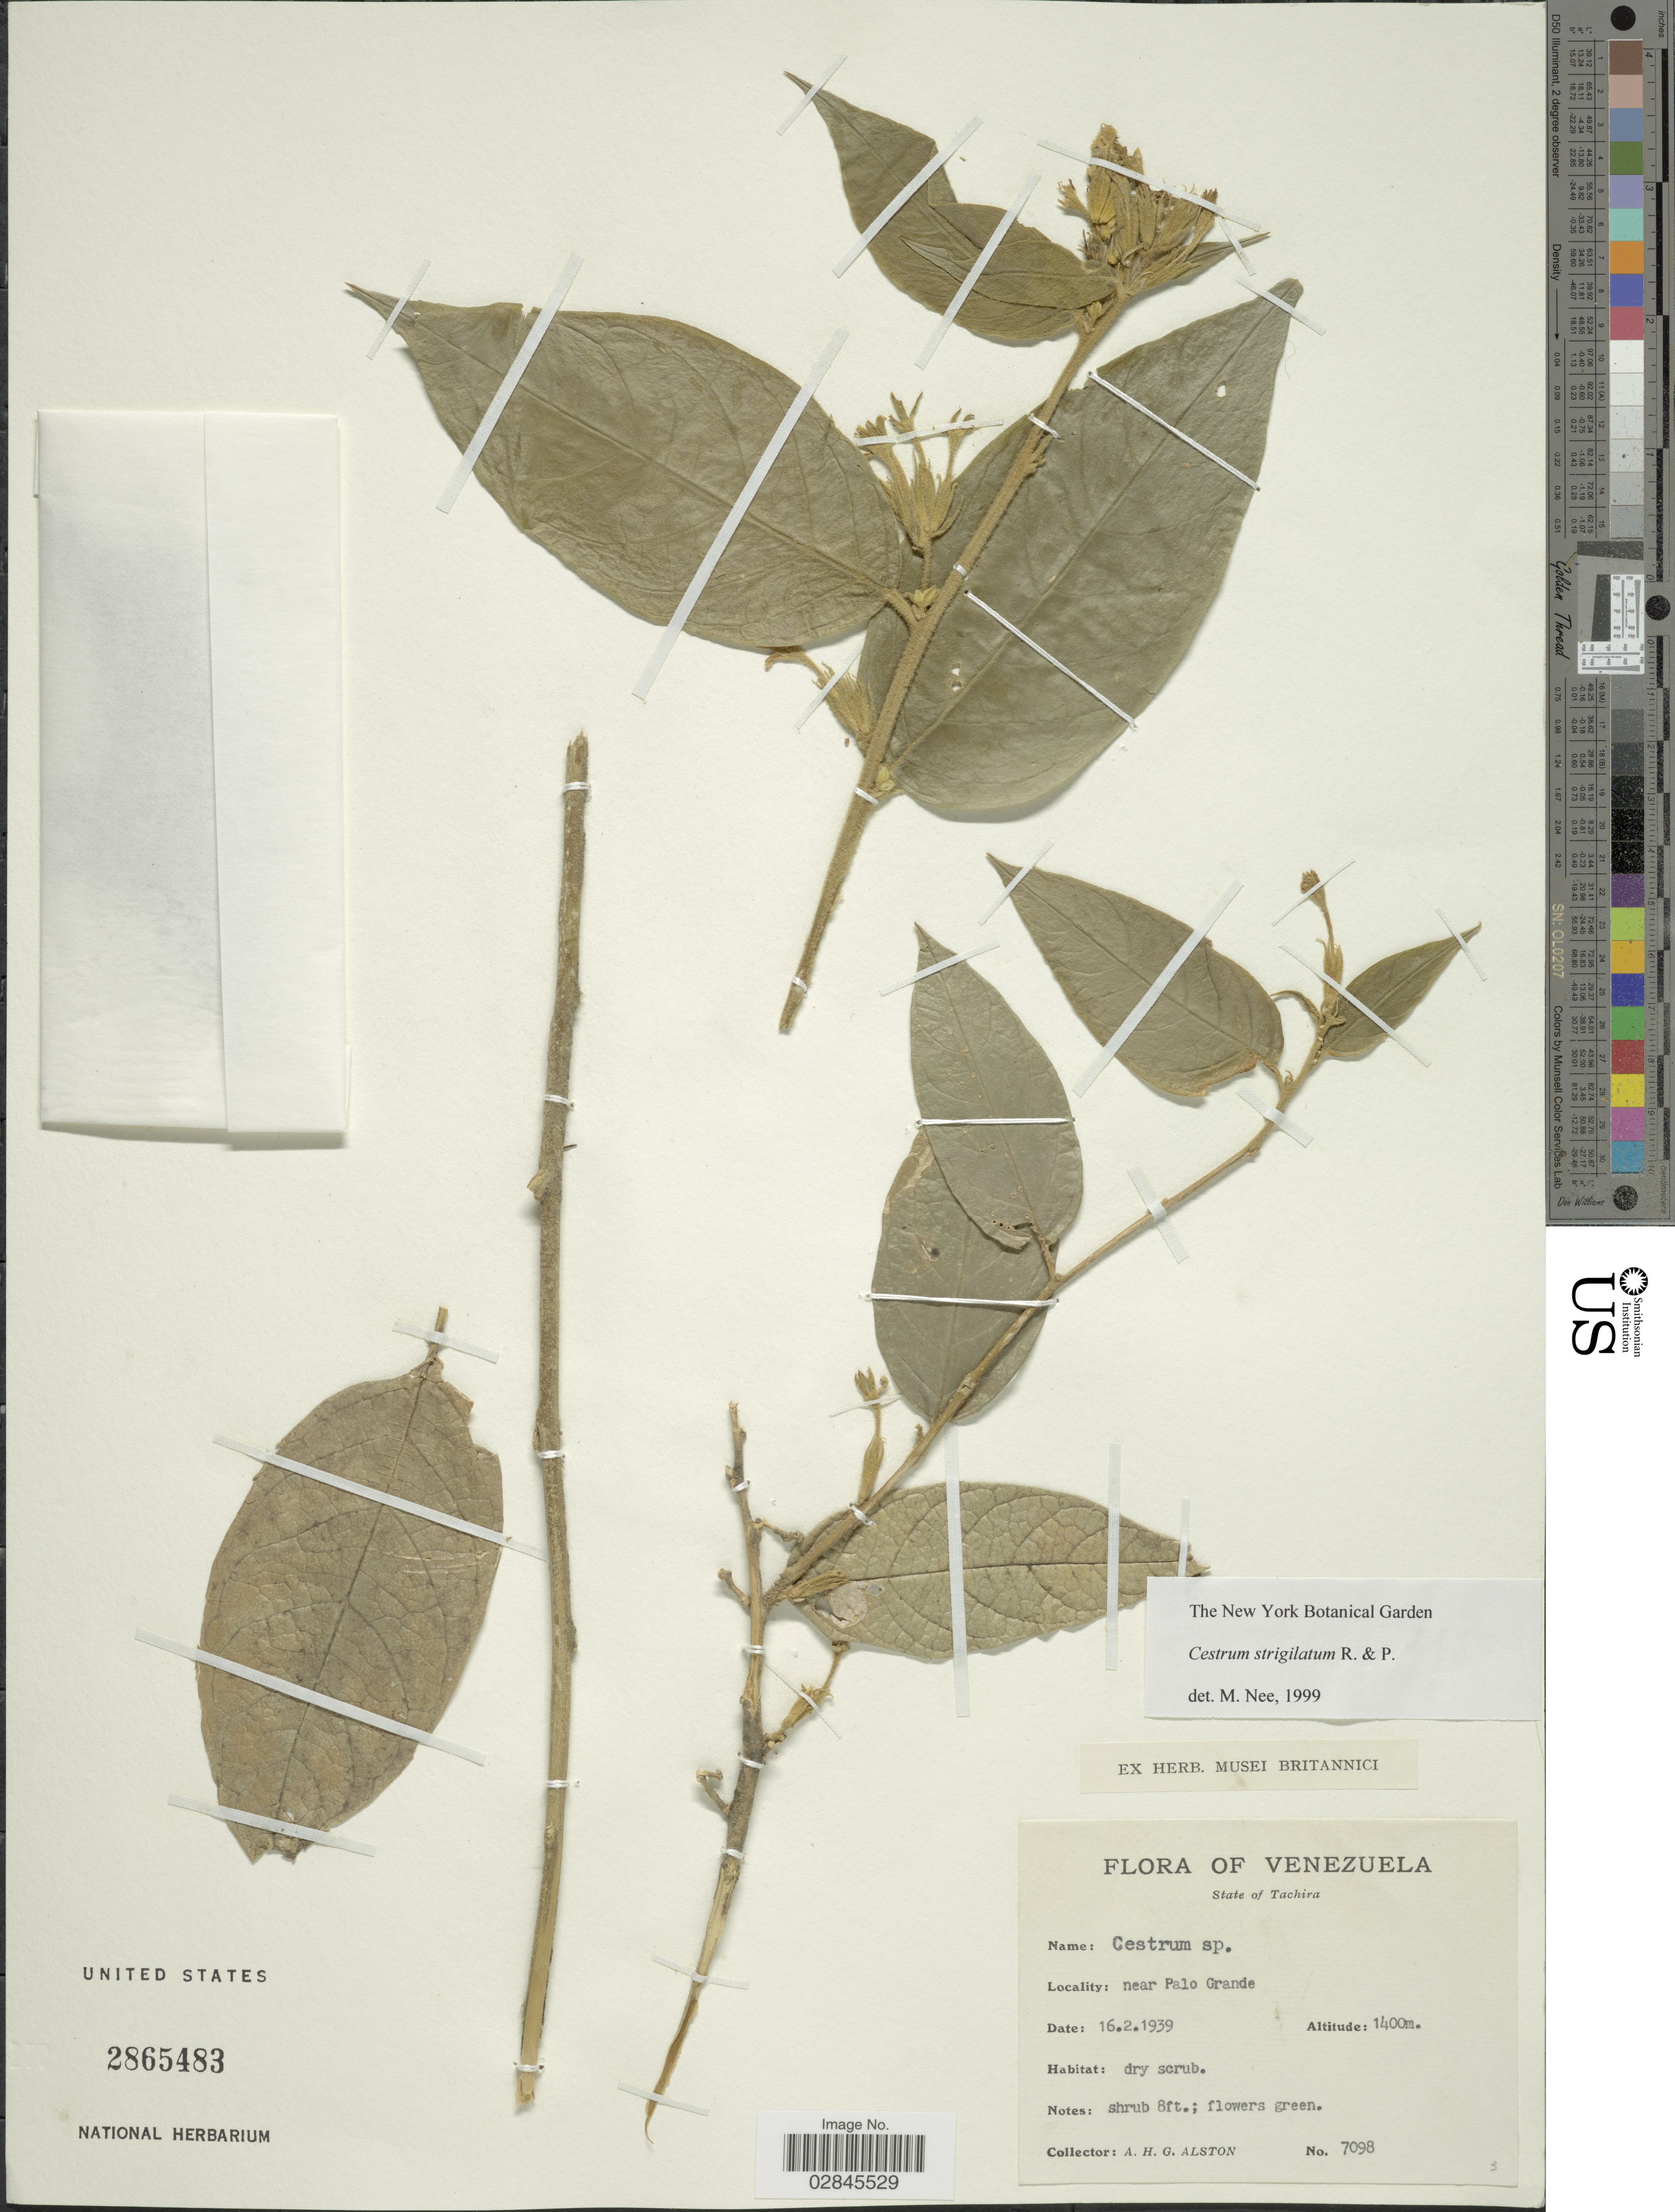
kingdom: Plantae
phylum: Tracheophyta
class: Magnoliopsida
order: Solanales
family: Solanaceae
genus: Cestrum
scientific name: Cestrum strigilatum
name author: Ruiz & Pav.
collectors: A. H. Alston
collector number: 7098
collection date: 1939-02-16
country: Venezuela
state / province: Tachira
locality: Near Palo Grande.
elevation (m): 1400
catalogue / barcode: US 2865483